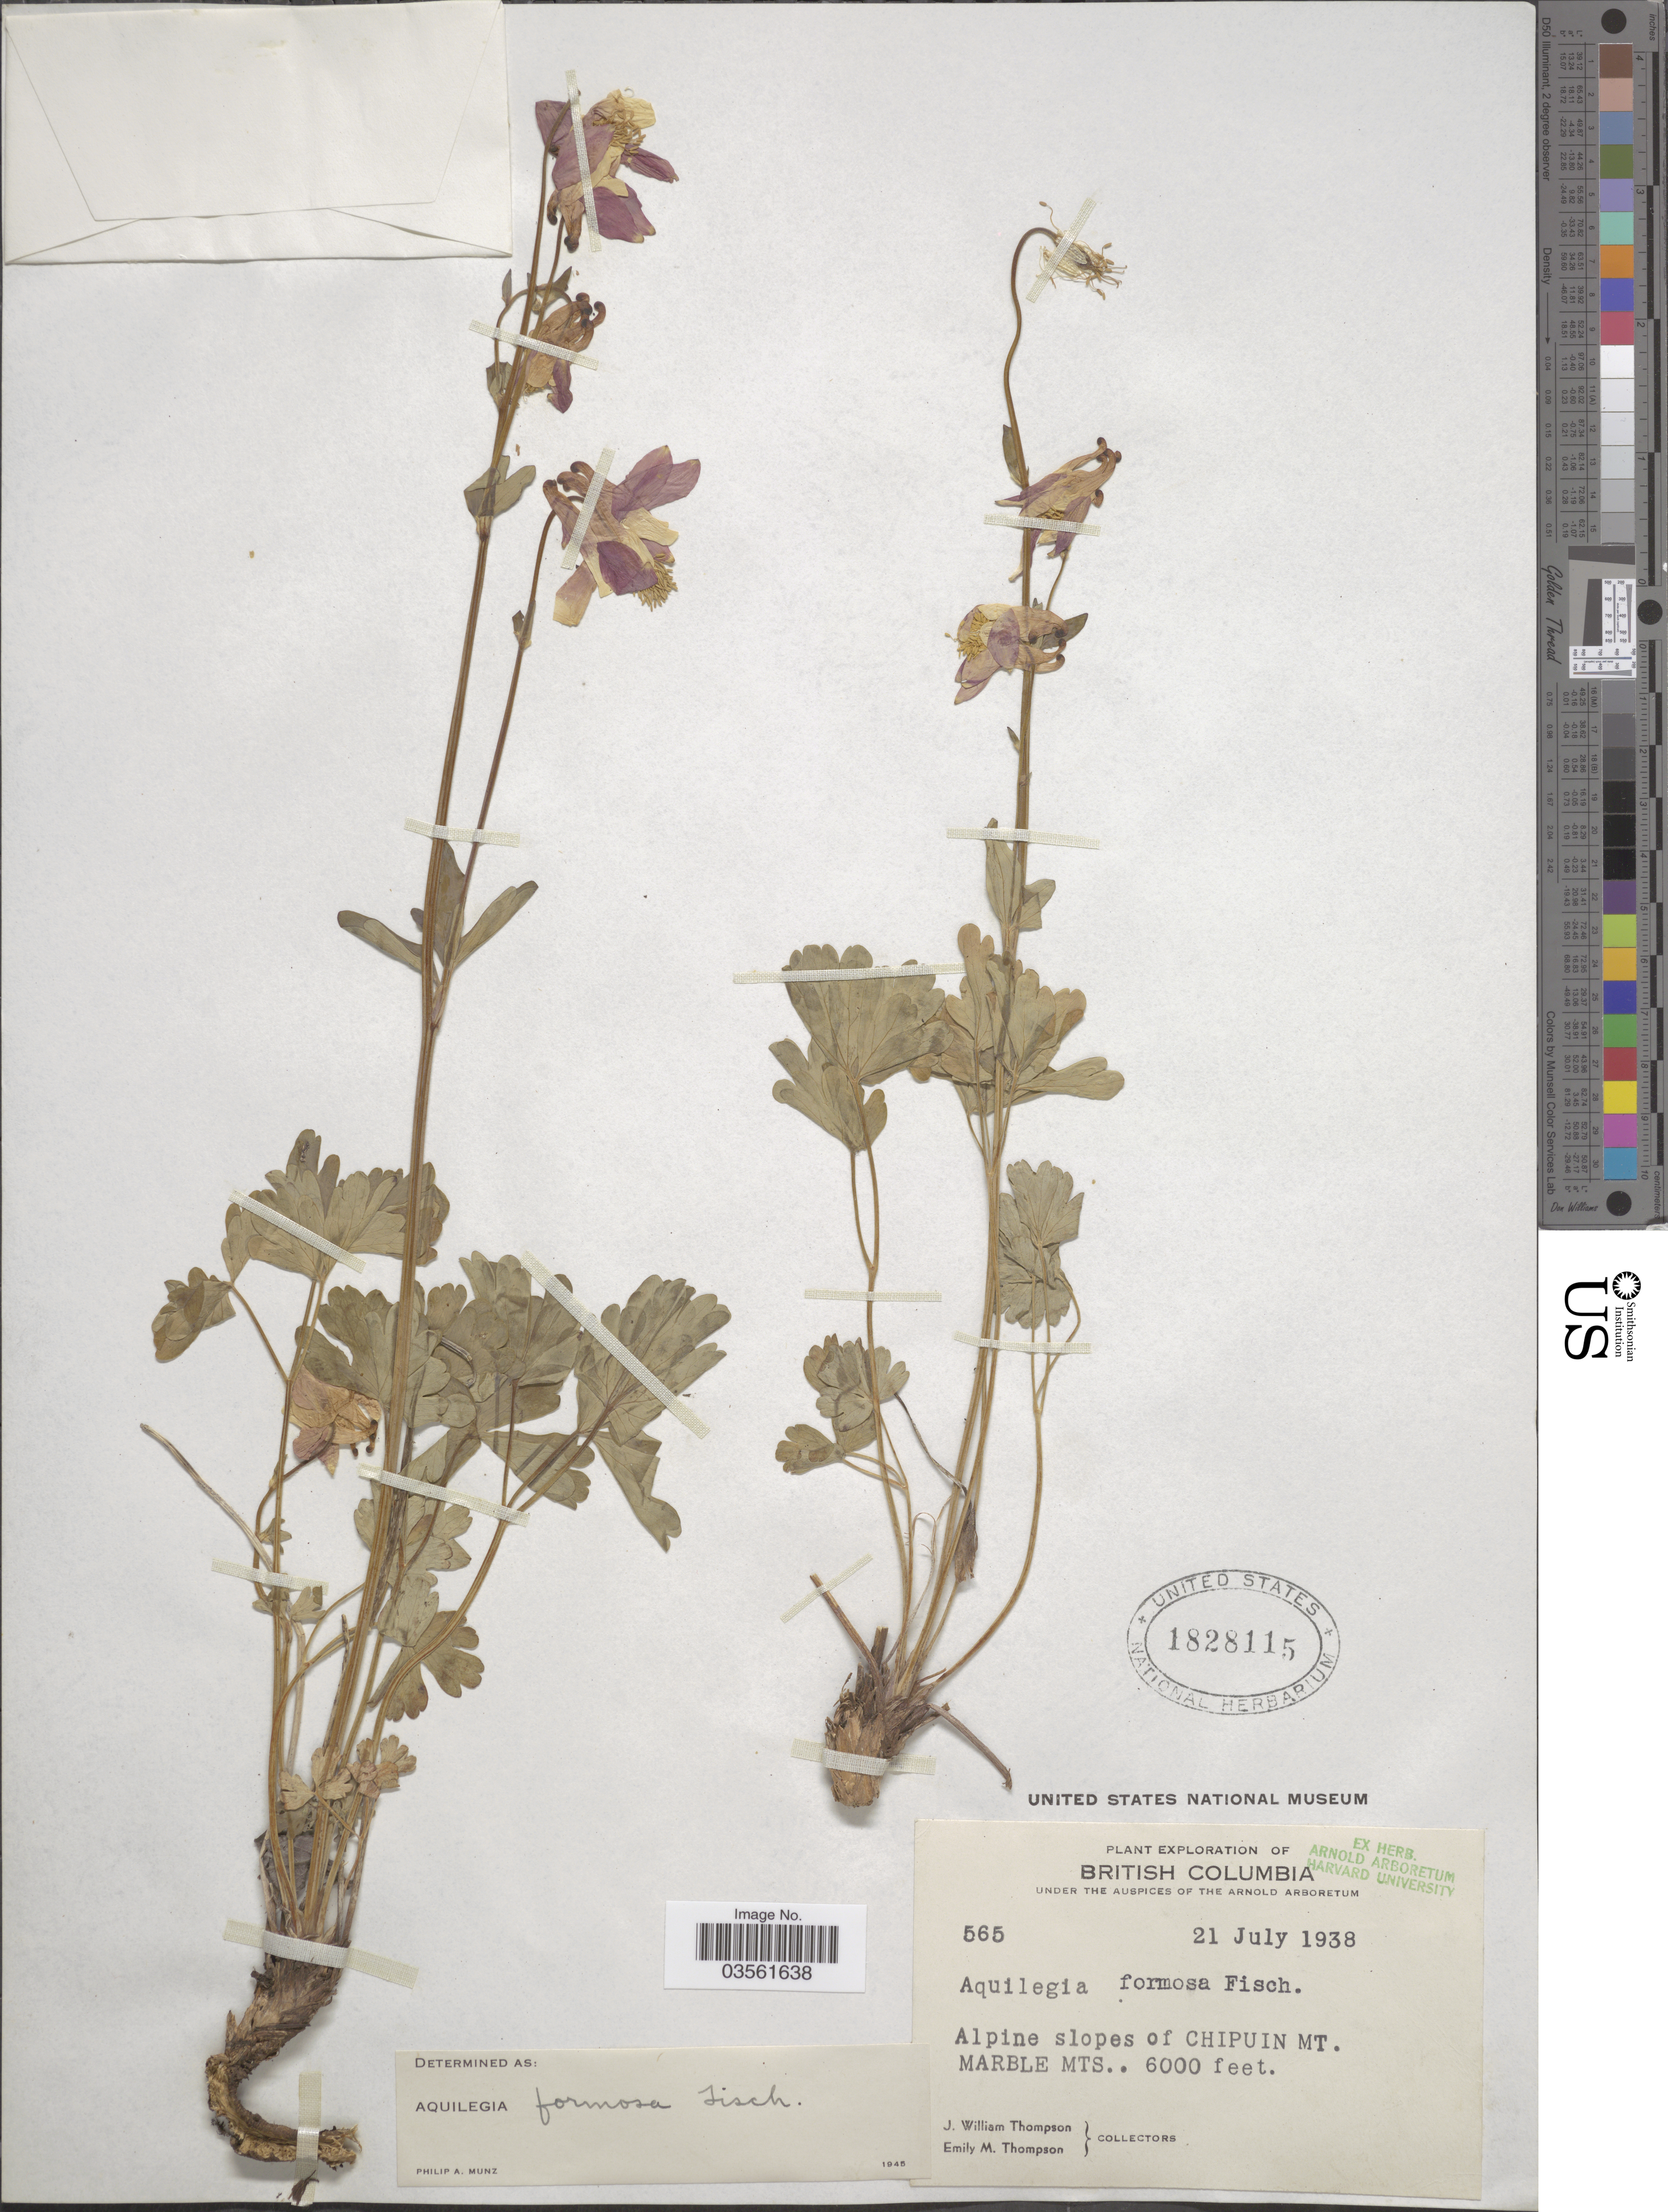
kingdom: Plantae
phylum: Tracheophyta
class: Magnoliopsida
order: Ranunculales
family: Ranunculaceae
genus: Aquilegia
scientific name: Aquilegia formosa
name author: Fisch. ex DC.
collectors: J. W. Thompson & E. M. Thompson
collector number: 565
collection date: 1938-07-21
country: Canada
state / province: British Columbia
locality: Alpine slopes of Chipuin Mt. Marble Mts.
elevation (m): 1829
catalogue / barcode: US 1828115